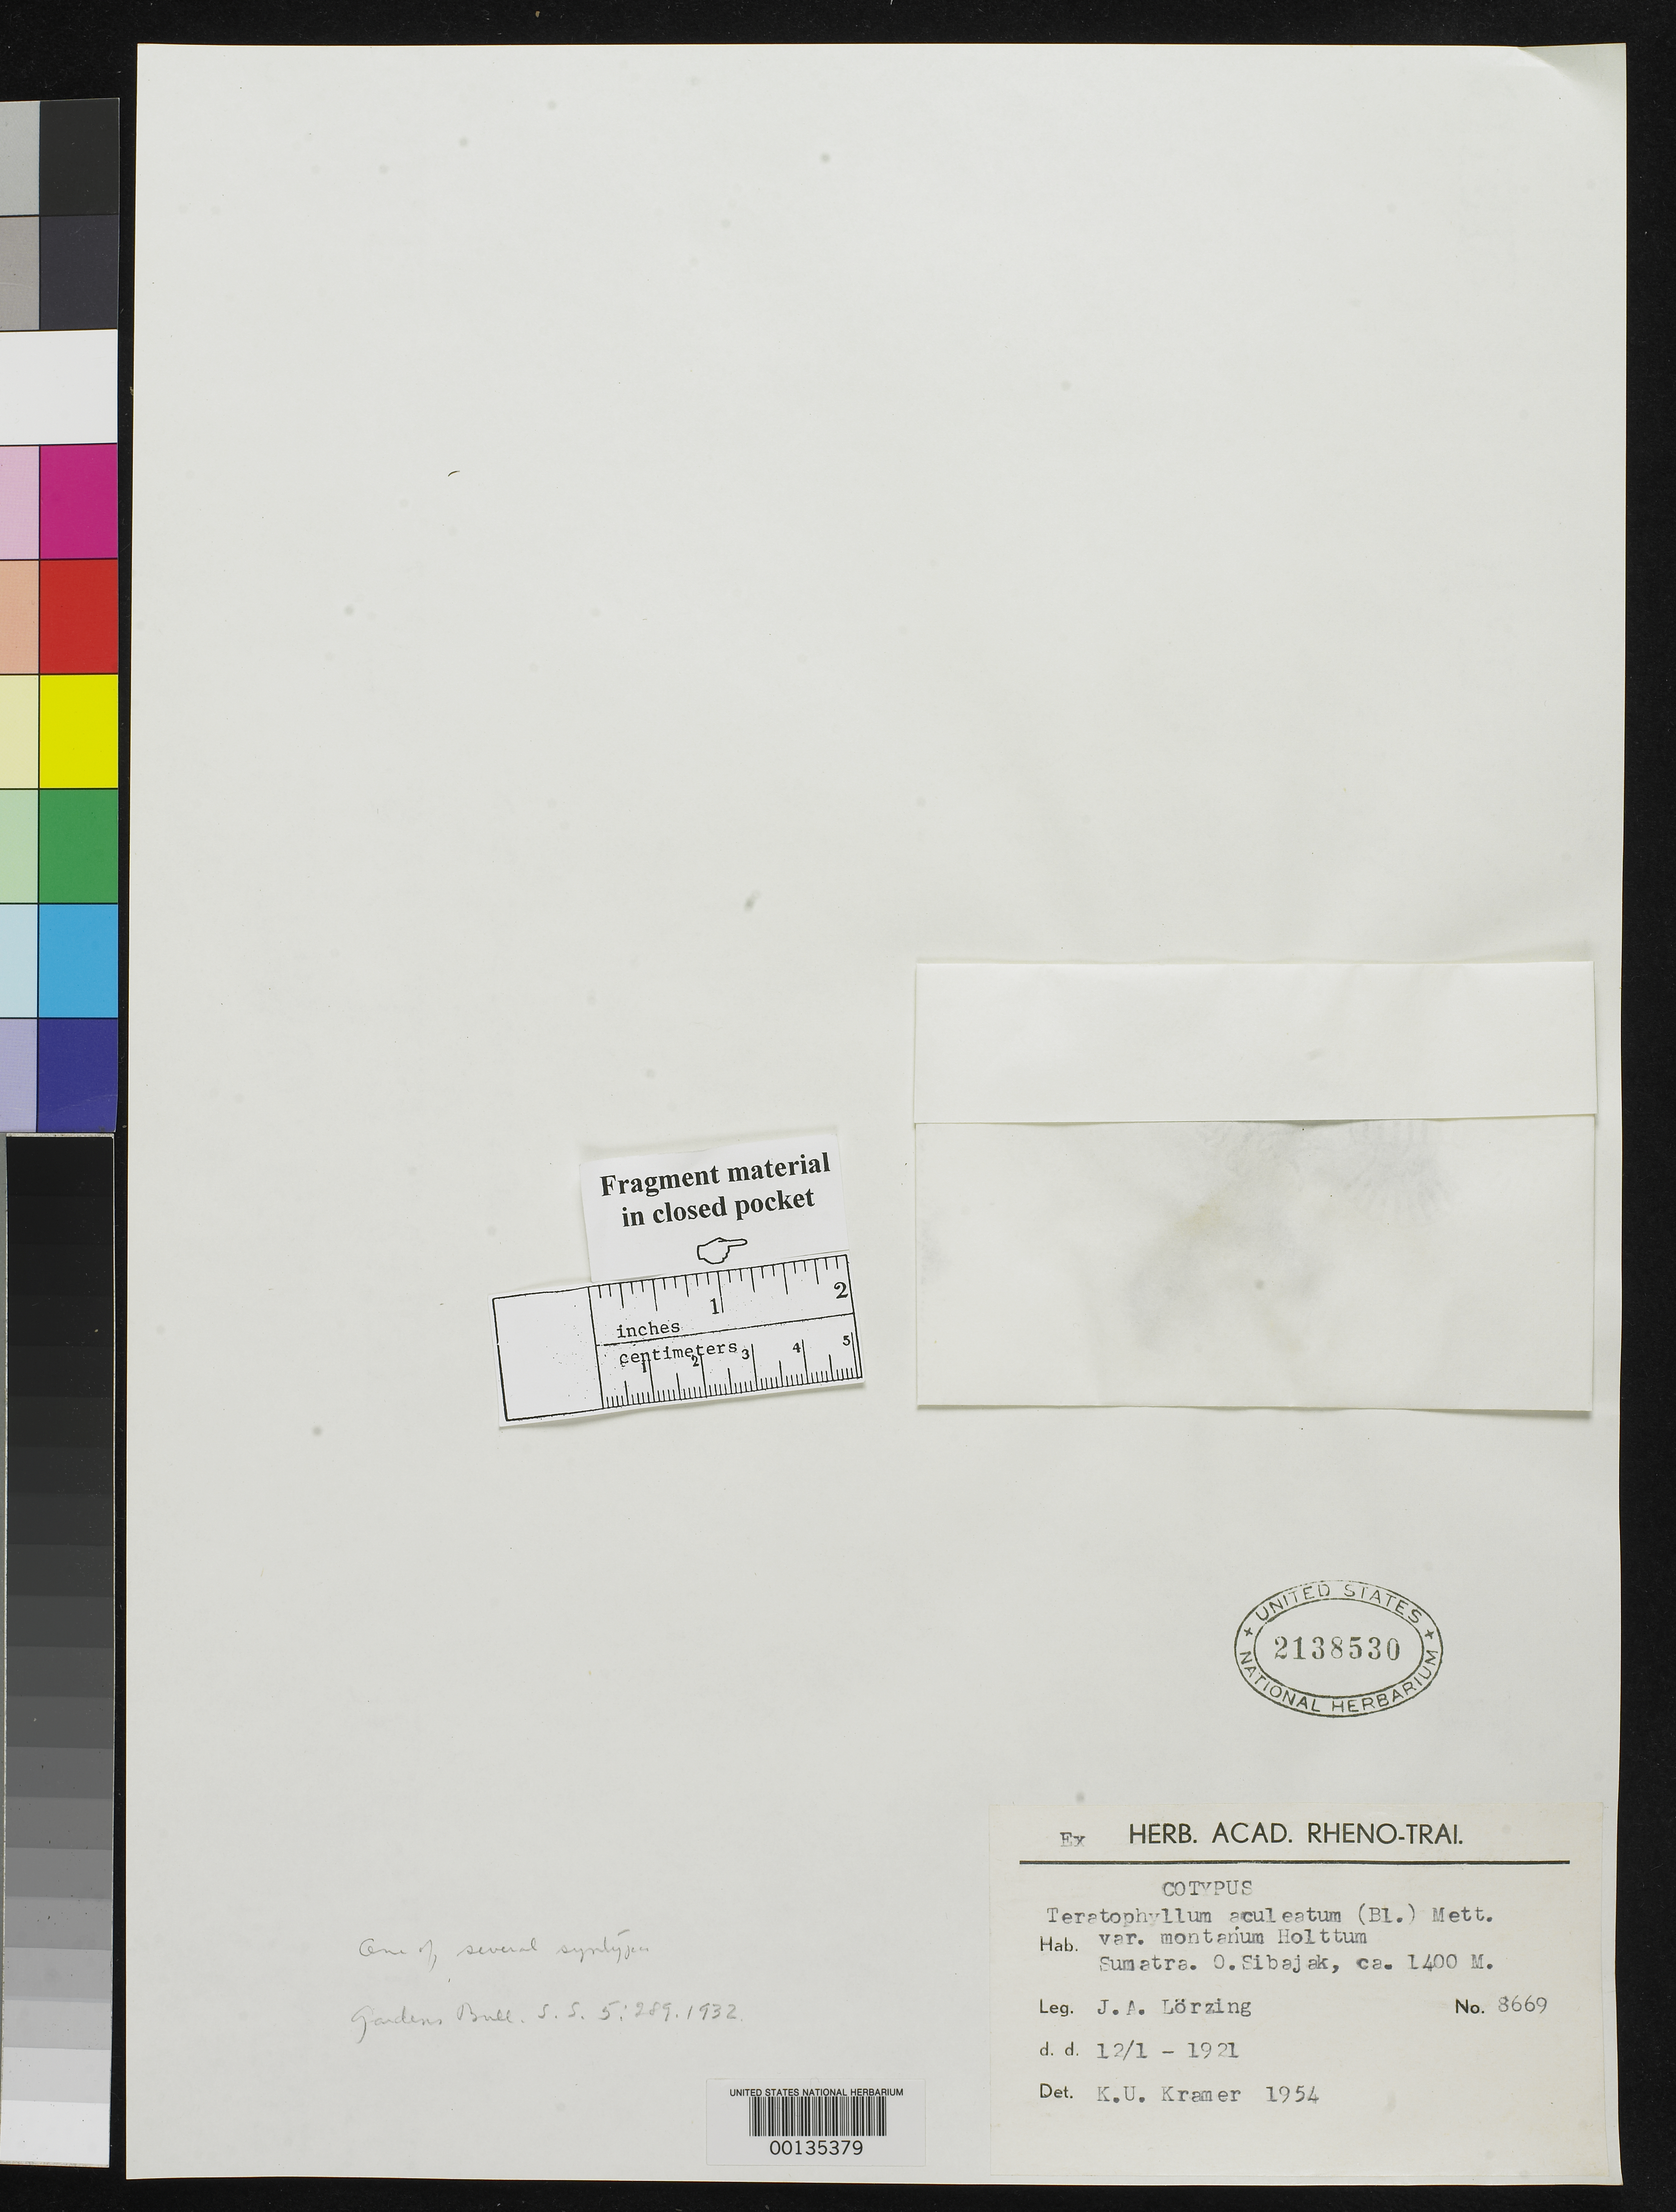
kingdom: Plantae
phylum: Tracheophyta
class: Polypodiopsida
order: Polypodiales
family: Dryopteridaceae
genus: Teratophyllum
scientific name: Teratophyllum aculeatum var. montanum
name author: Holttum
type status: Syntype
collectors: J. Lorzing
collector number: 8669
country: Indonesia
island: Sumatra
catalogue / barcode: US 2138530